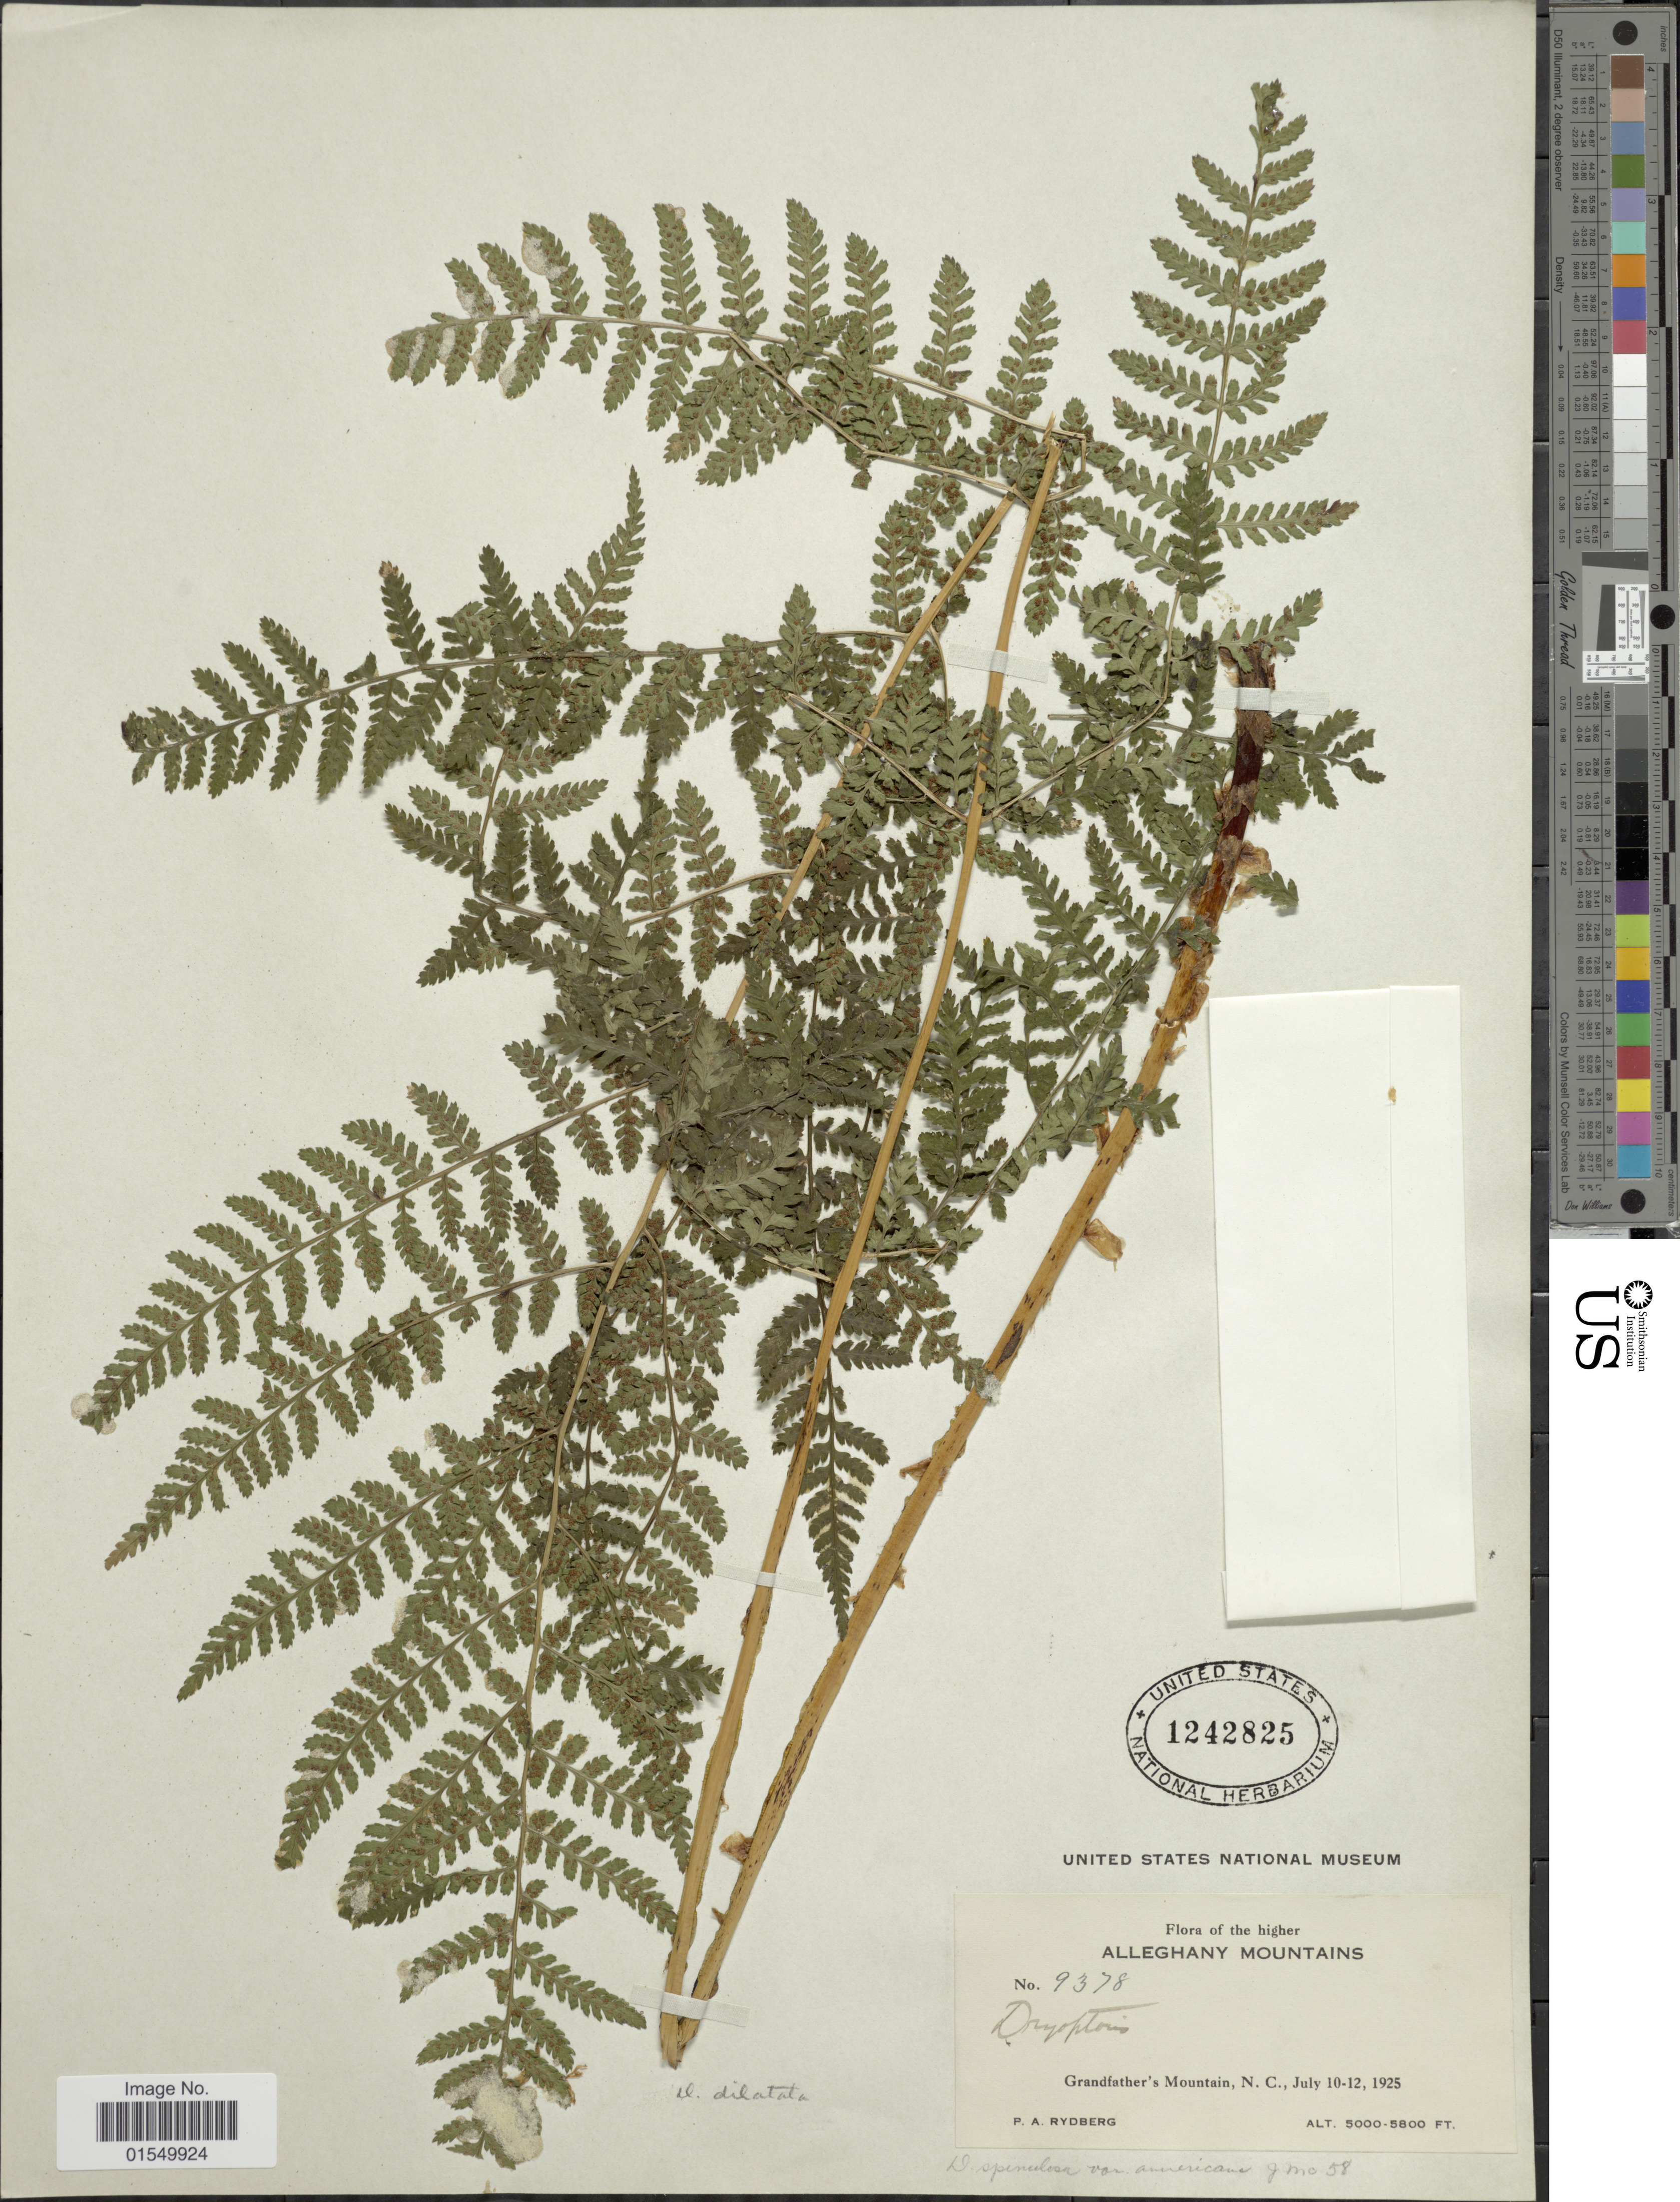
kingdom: Plantae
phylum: Tracheophyta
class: Polypodiopsida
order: Polypodiales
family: Dryopteridaceae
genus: Dryopteris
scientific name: Dryopteris campyloptera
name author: Clarkson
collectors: P. A. Rydberg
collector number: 9378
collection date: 1925-07-10/1925-07-12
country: United States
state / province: North Carolina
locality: Higher Alleghany Mountains, Grandfather's Mountain, N. C.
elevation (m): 1524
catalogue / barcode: US 1242825